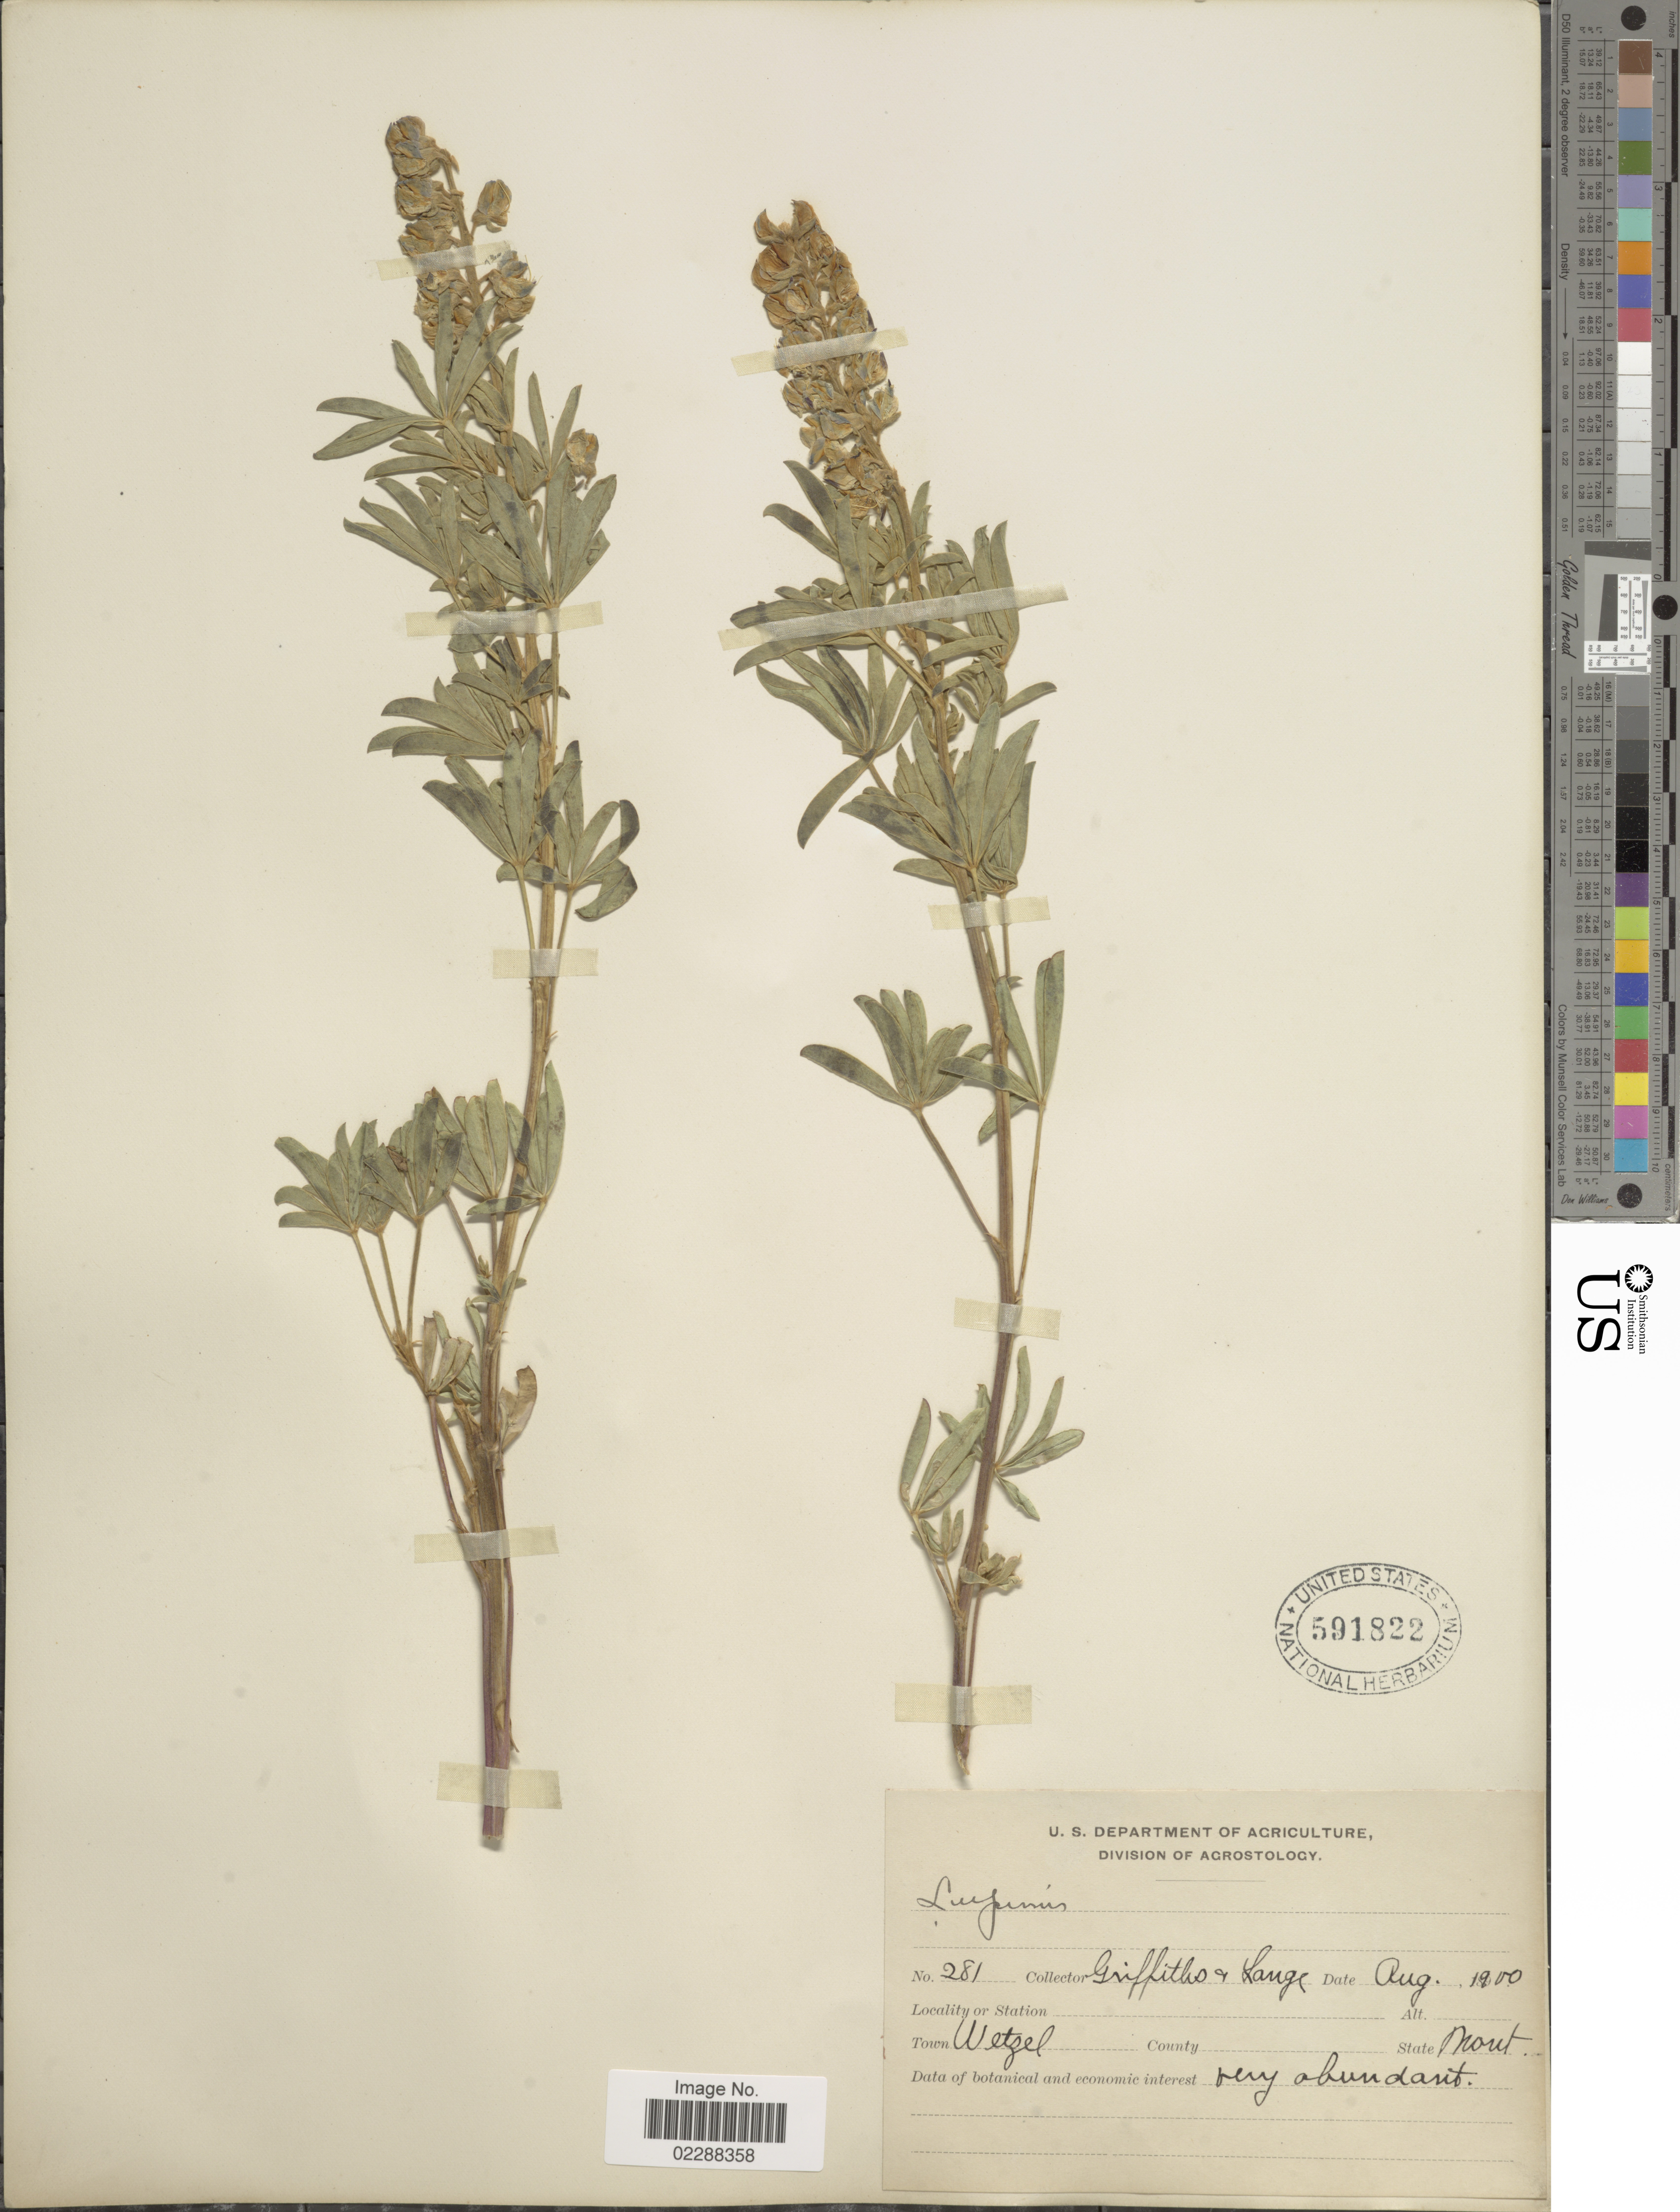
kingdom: Plantae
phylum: Tracheophyta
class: Magnoliopsida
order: Fabales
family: Fabaceae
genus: Lupinus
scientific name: Lupinus sp.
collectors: -- Griffiths & Range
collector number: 281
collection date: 1900-08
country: United States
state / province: Montana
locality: Town Wetzel, State Mont,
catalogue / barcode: US 591822